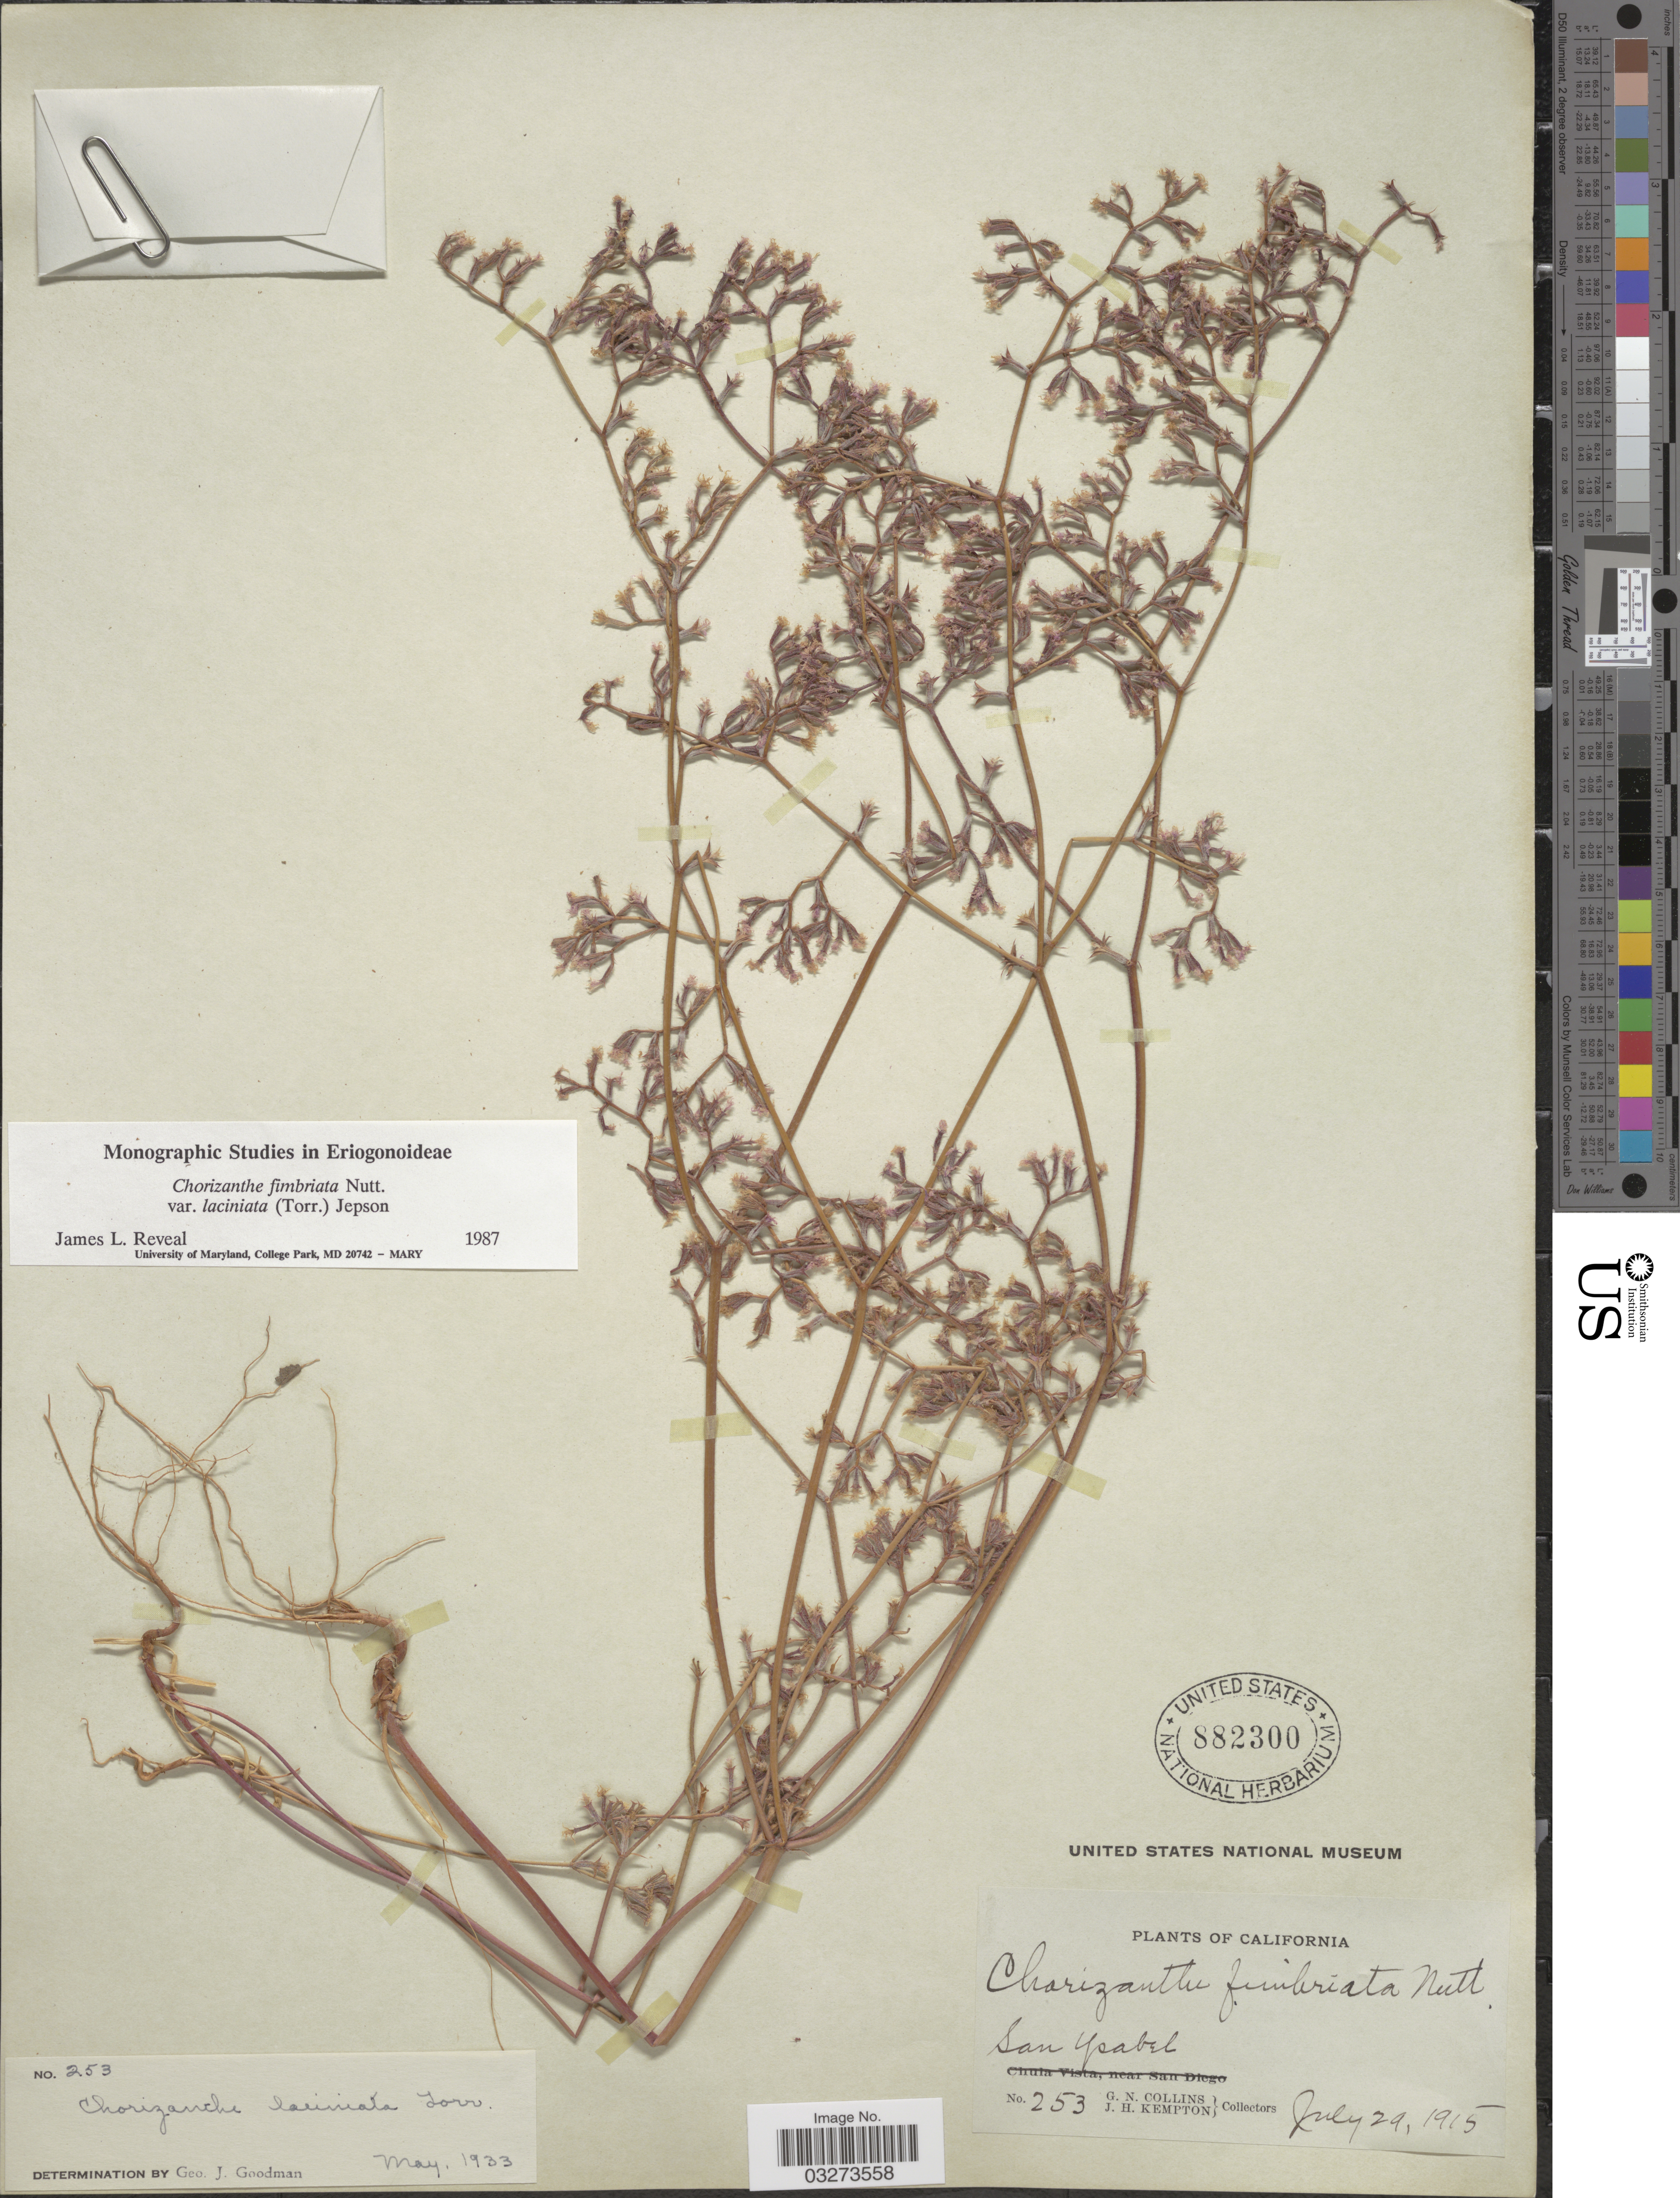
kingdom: Plantae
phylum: Tracheophyta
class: Magnoliopsida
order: Caryophyllales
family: Polygonaceae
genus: Chorizanthe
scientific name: Chorizanthe fimbriata var. laciniata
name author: Nutt.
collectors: G. Collins & J. H. Kempton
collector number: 253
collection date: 1915-07-29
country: United States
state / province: California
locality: San Ysabel.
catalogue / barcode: US 882300